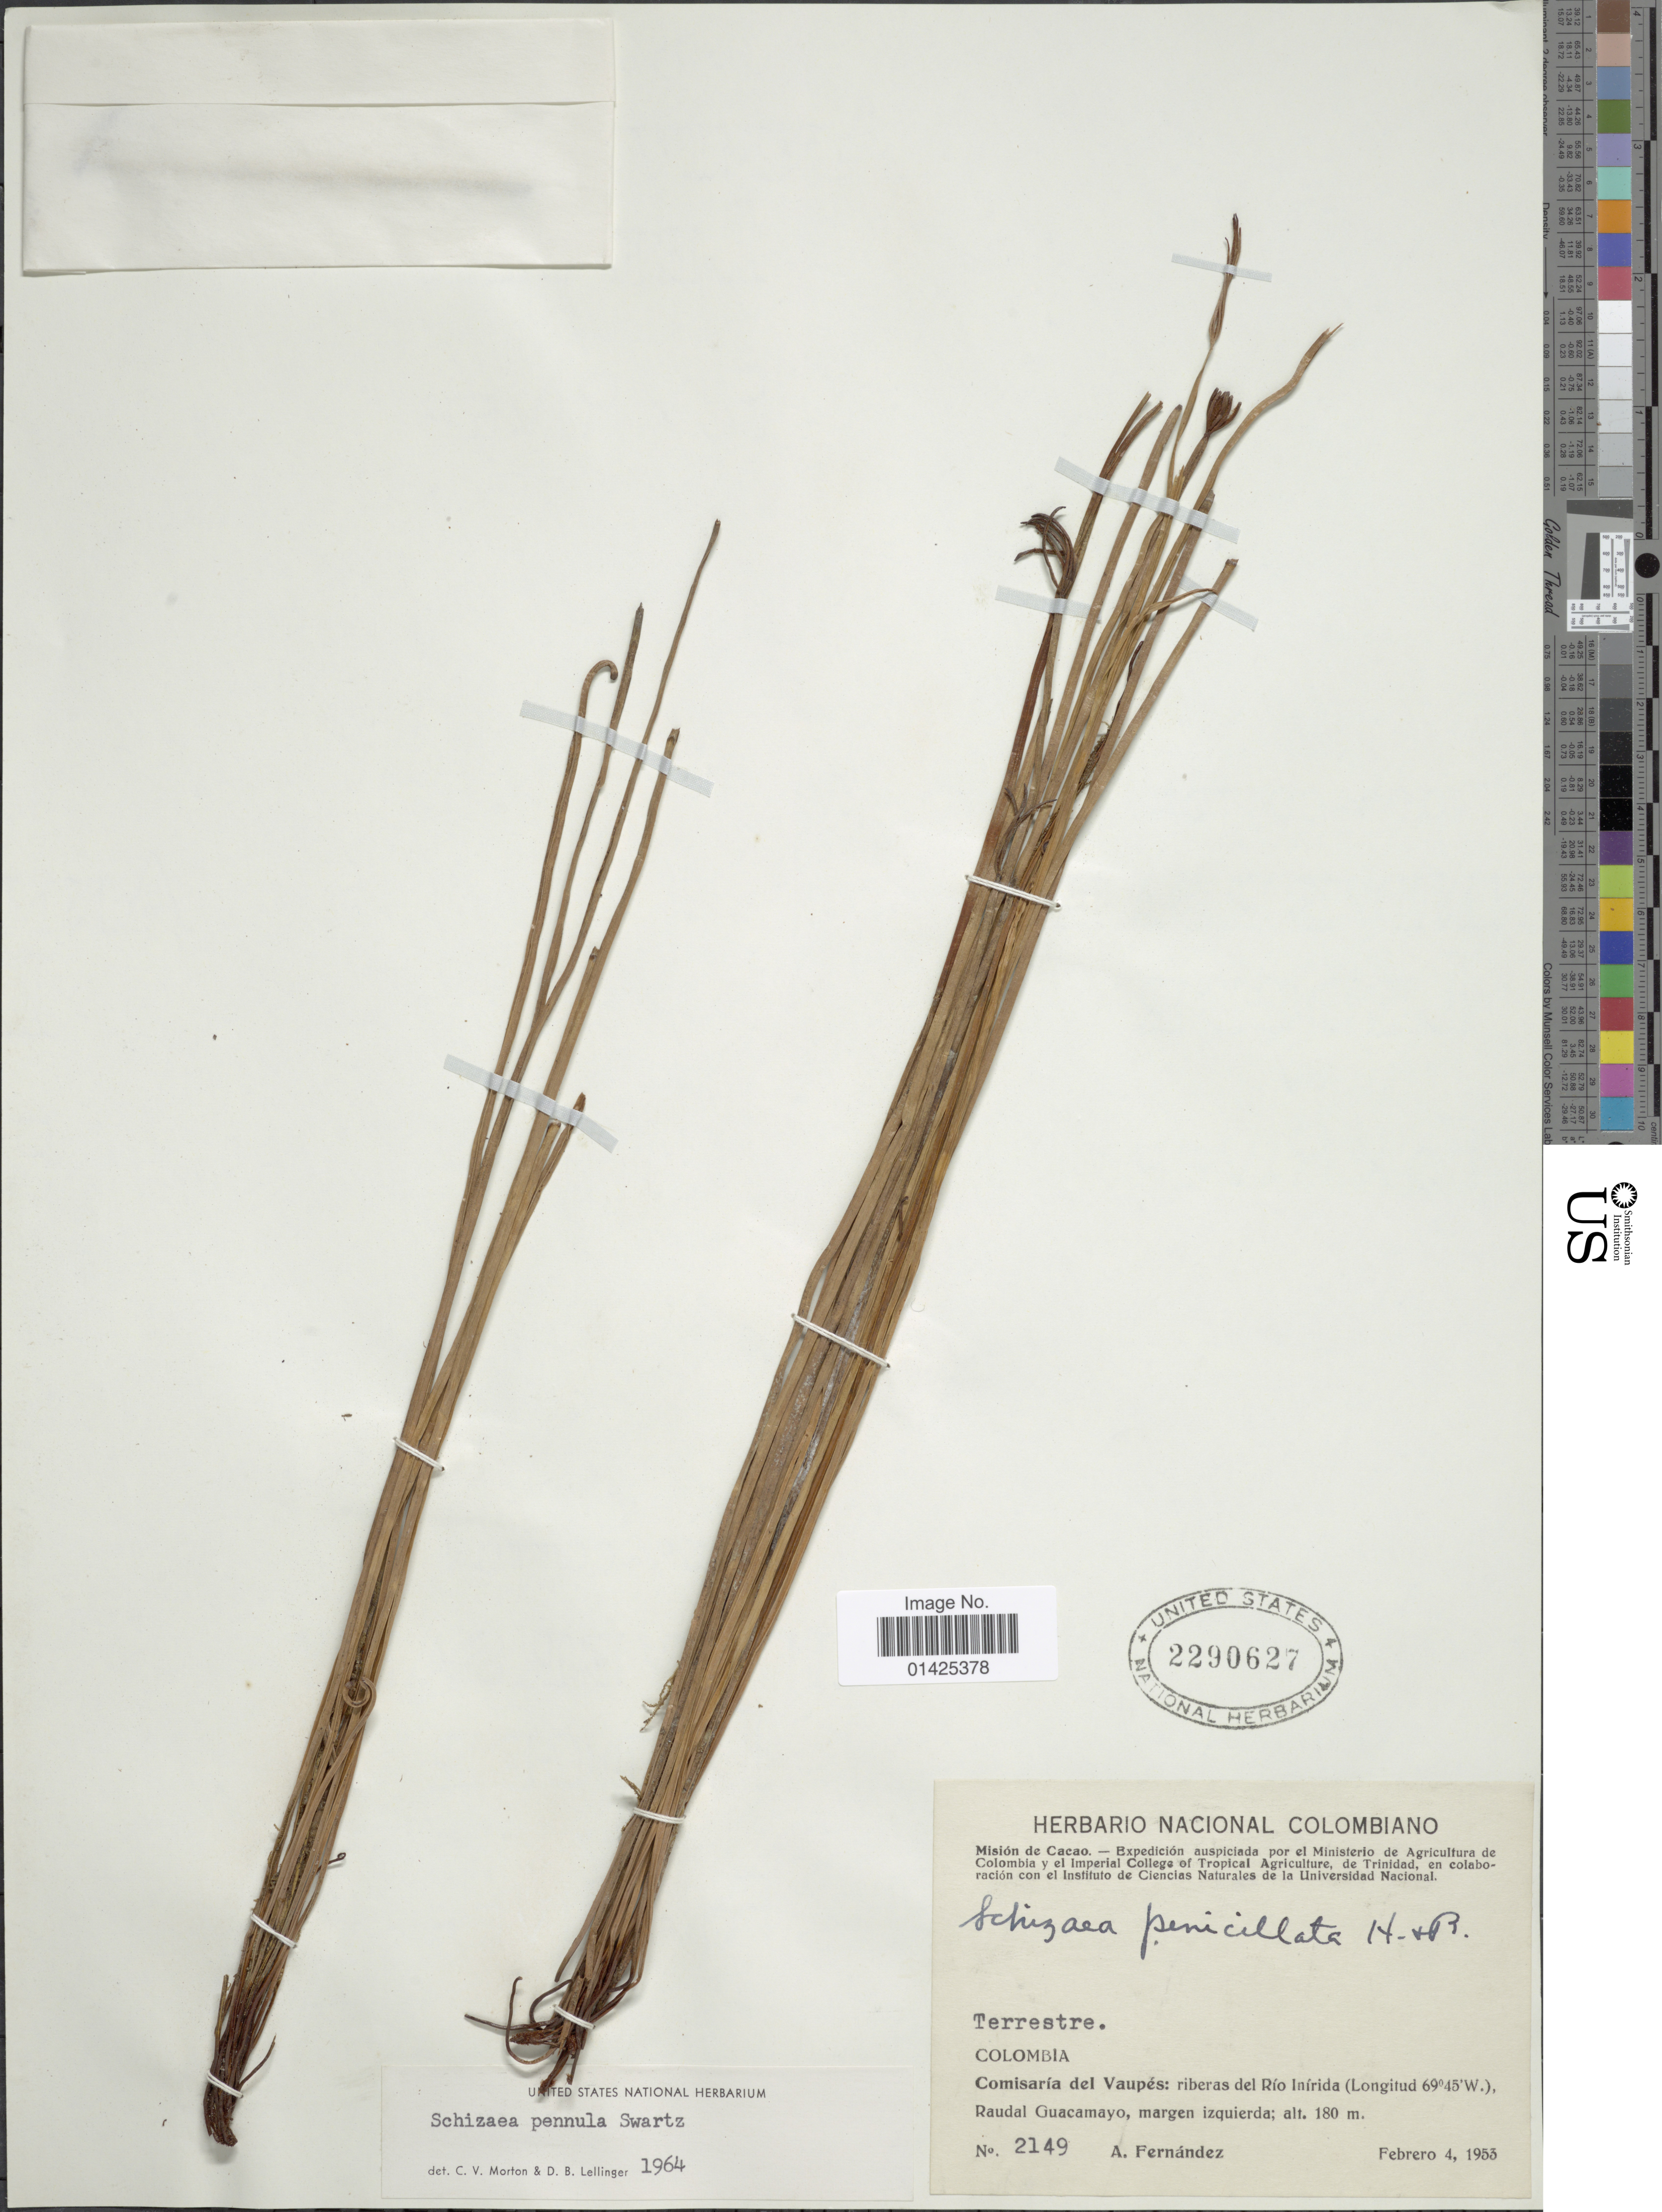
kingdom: Plantae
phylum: Tracheophyta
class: Polypodiopsida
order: Schizaeales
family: Schizaeaceae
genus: Actinostachys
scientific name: Actinostachys pennula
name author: (Sw.) Hook.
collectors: A. Fernandez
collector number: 2149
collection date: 1953-02-04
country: Colombia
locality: Terrestre. Riberas del Rio Inirida..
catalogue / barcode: US 2290627